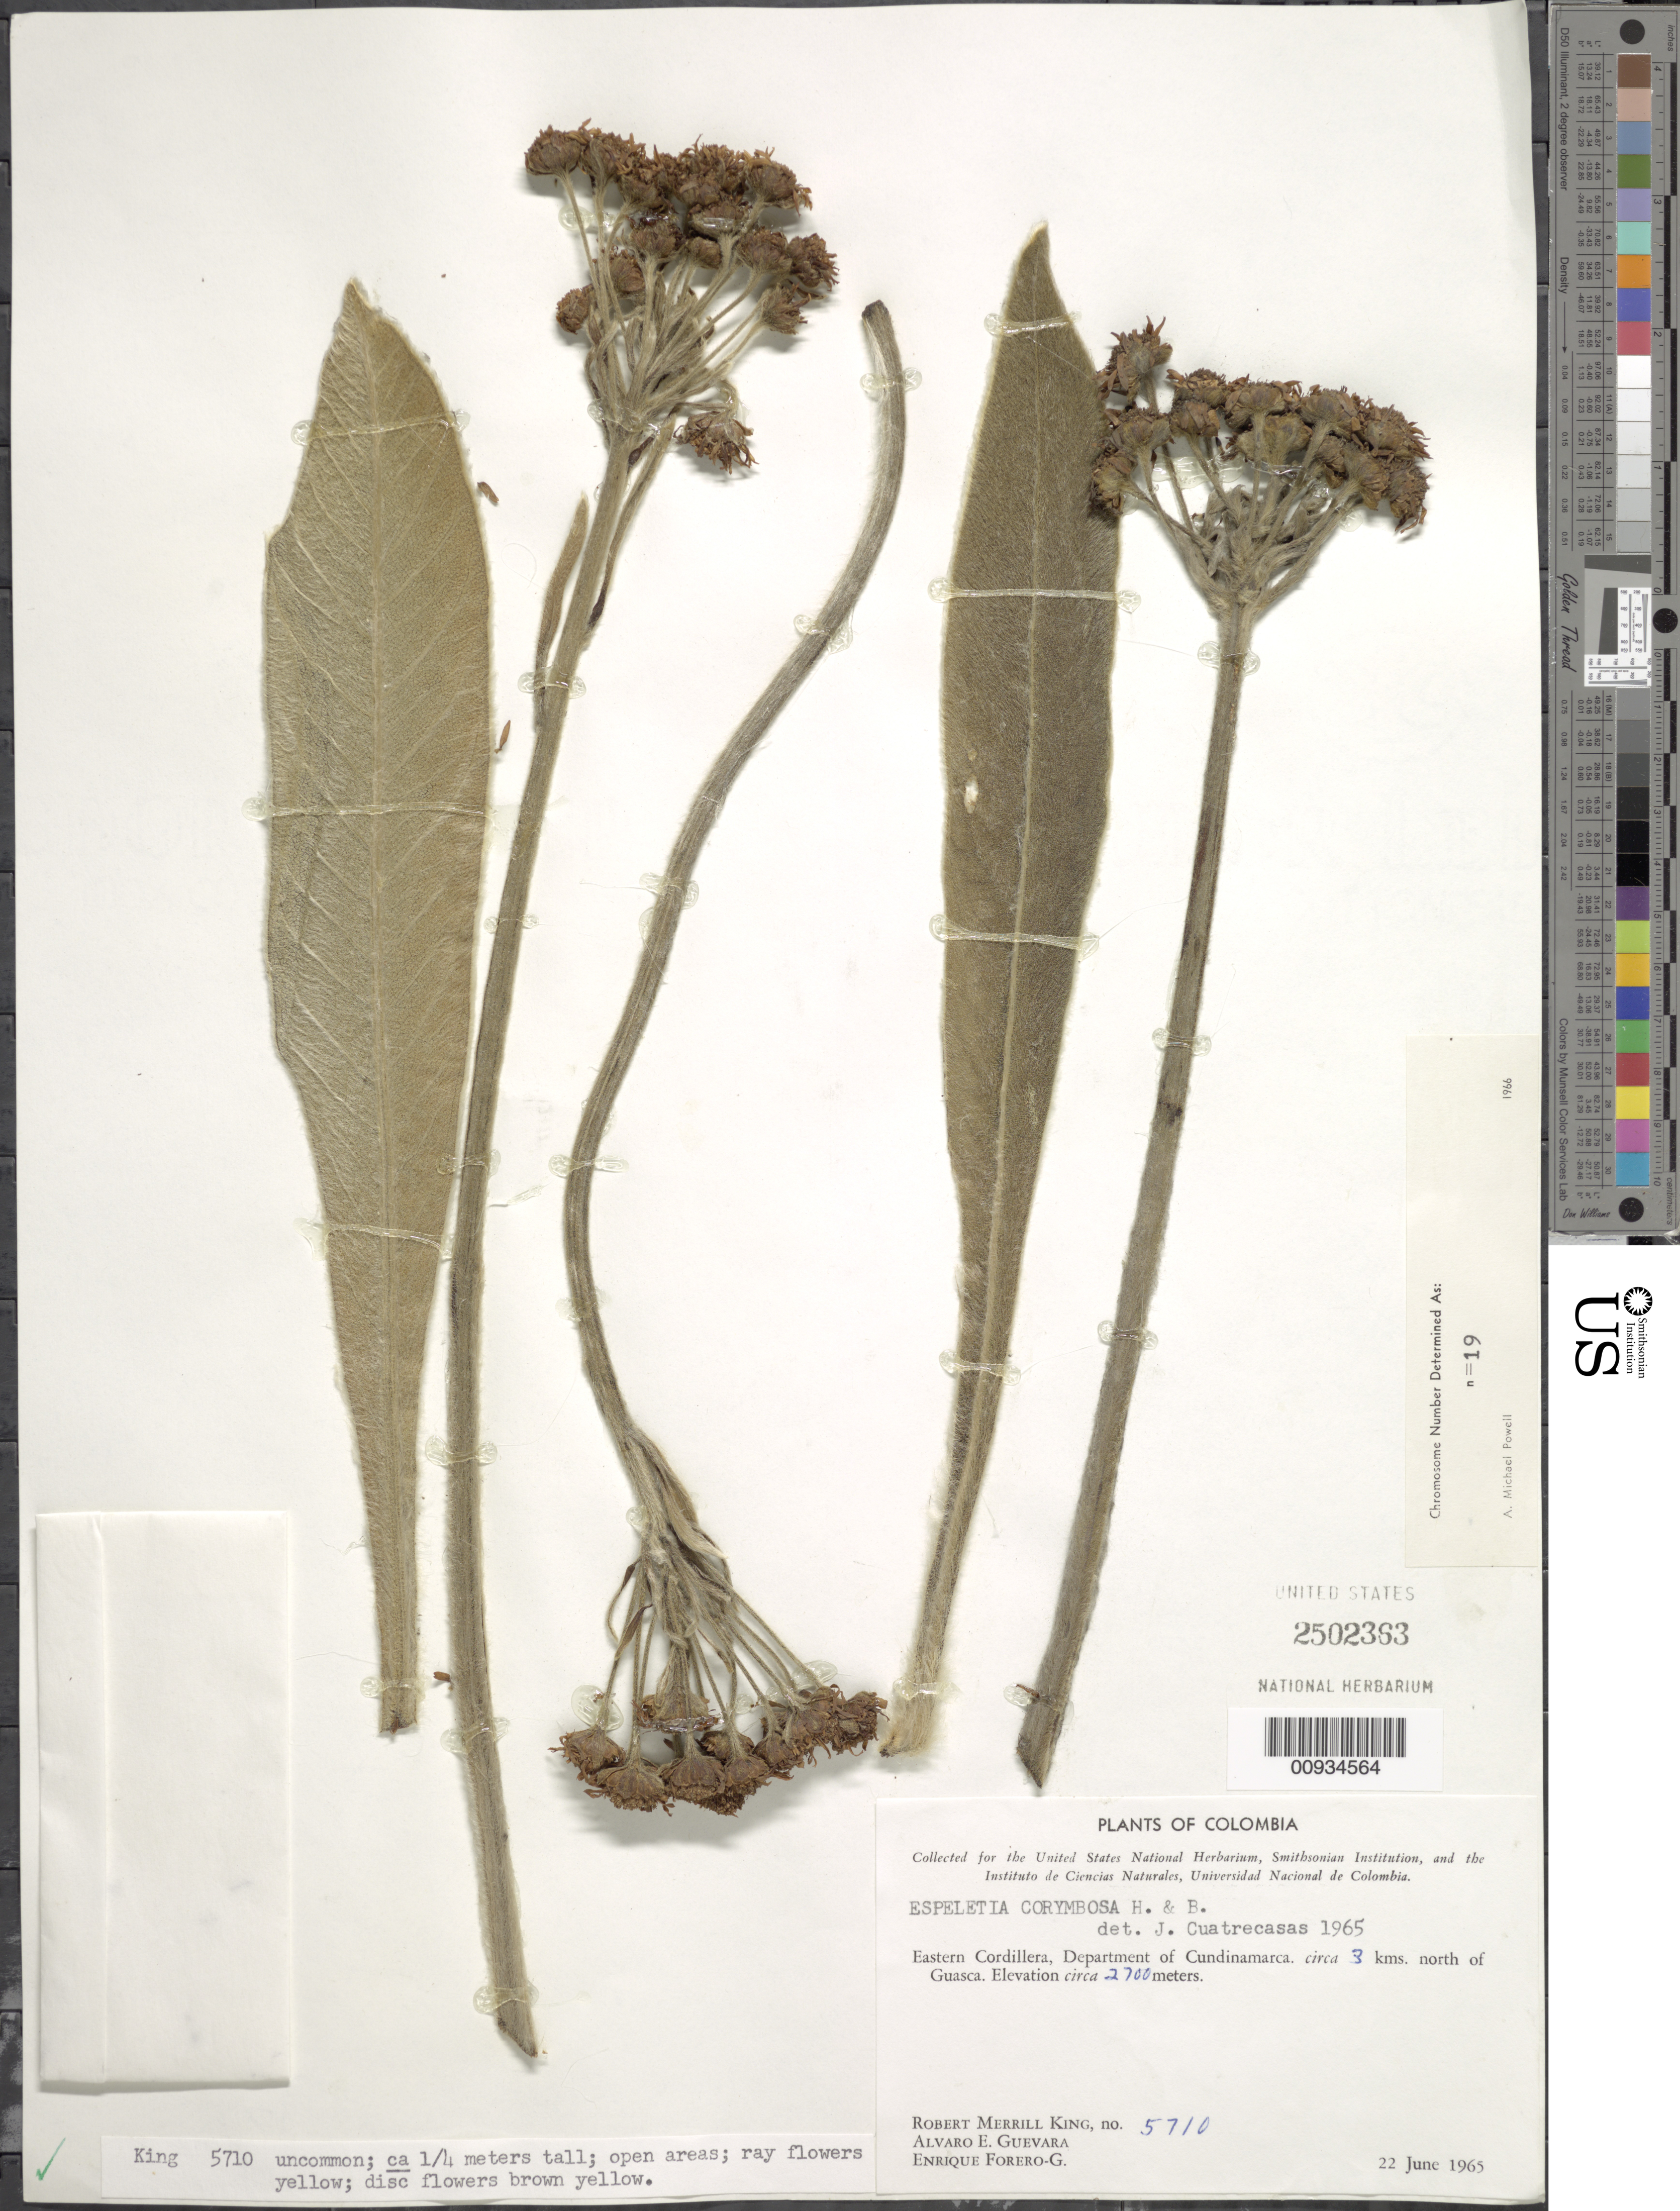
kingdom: Plantae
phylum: Tracheophyta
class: Magnoliopsida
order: Asterales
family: Asteraceae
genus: Espeletiopsis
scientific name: Espeletiopsis corymbosa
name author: (Humb. & Bonpl.) Cuatrec.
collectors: R. M. King, A. E. Guevara & E. Forero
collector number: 5710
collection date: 1965-06-22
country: Colombia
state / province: Cundinamarca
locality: Eastern Cordillera. Ca. 3 km N of Guasca.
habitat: Open areas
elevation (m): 2700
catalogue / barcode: US 2502363